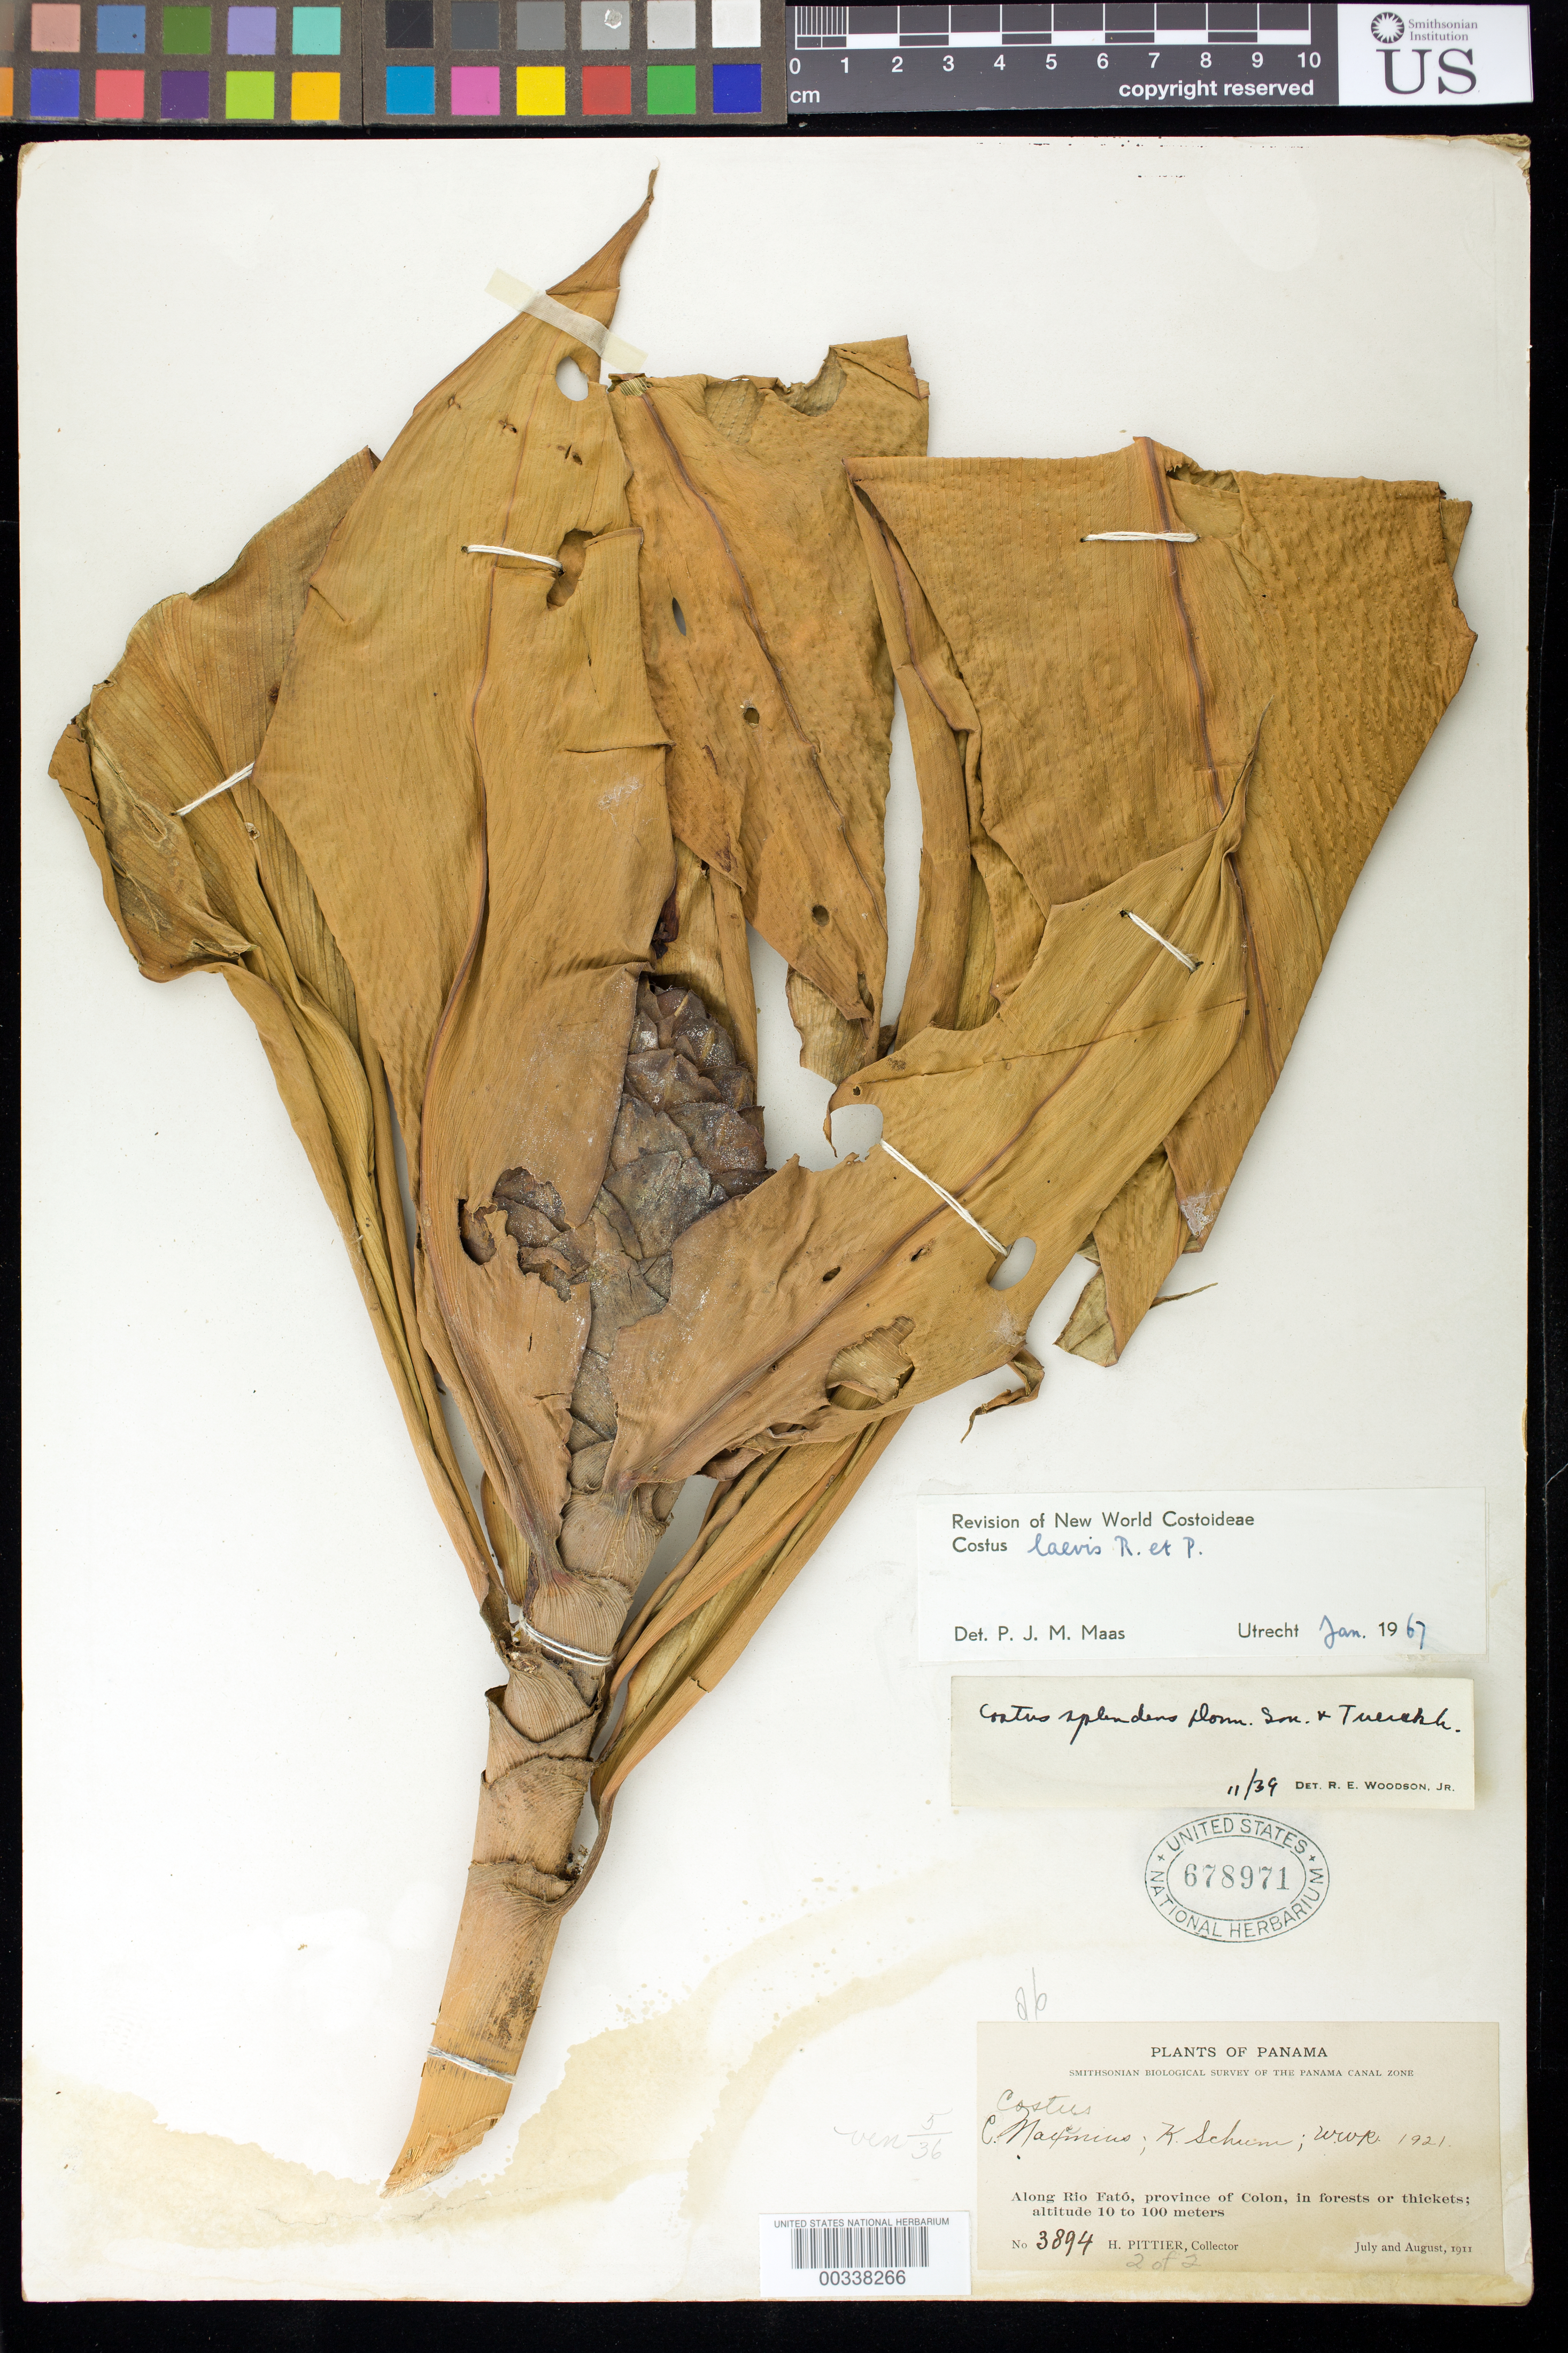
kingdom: Plantae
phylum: Tracheophyta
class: Liliopsida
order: Zingiberales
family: Costaceae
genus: Costus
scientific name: Costus laevis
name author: Ruiz & Pav.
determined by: Maas, Paul J. M.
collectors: H. F. Pittier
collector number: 3894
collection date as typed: Jul 1911 and -- Aug 1911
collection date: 1911-07,1911-08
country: Panama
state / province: Colón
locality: Along Rio Fato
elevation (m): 10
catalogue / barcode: US 678971